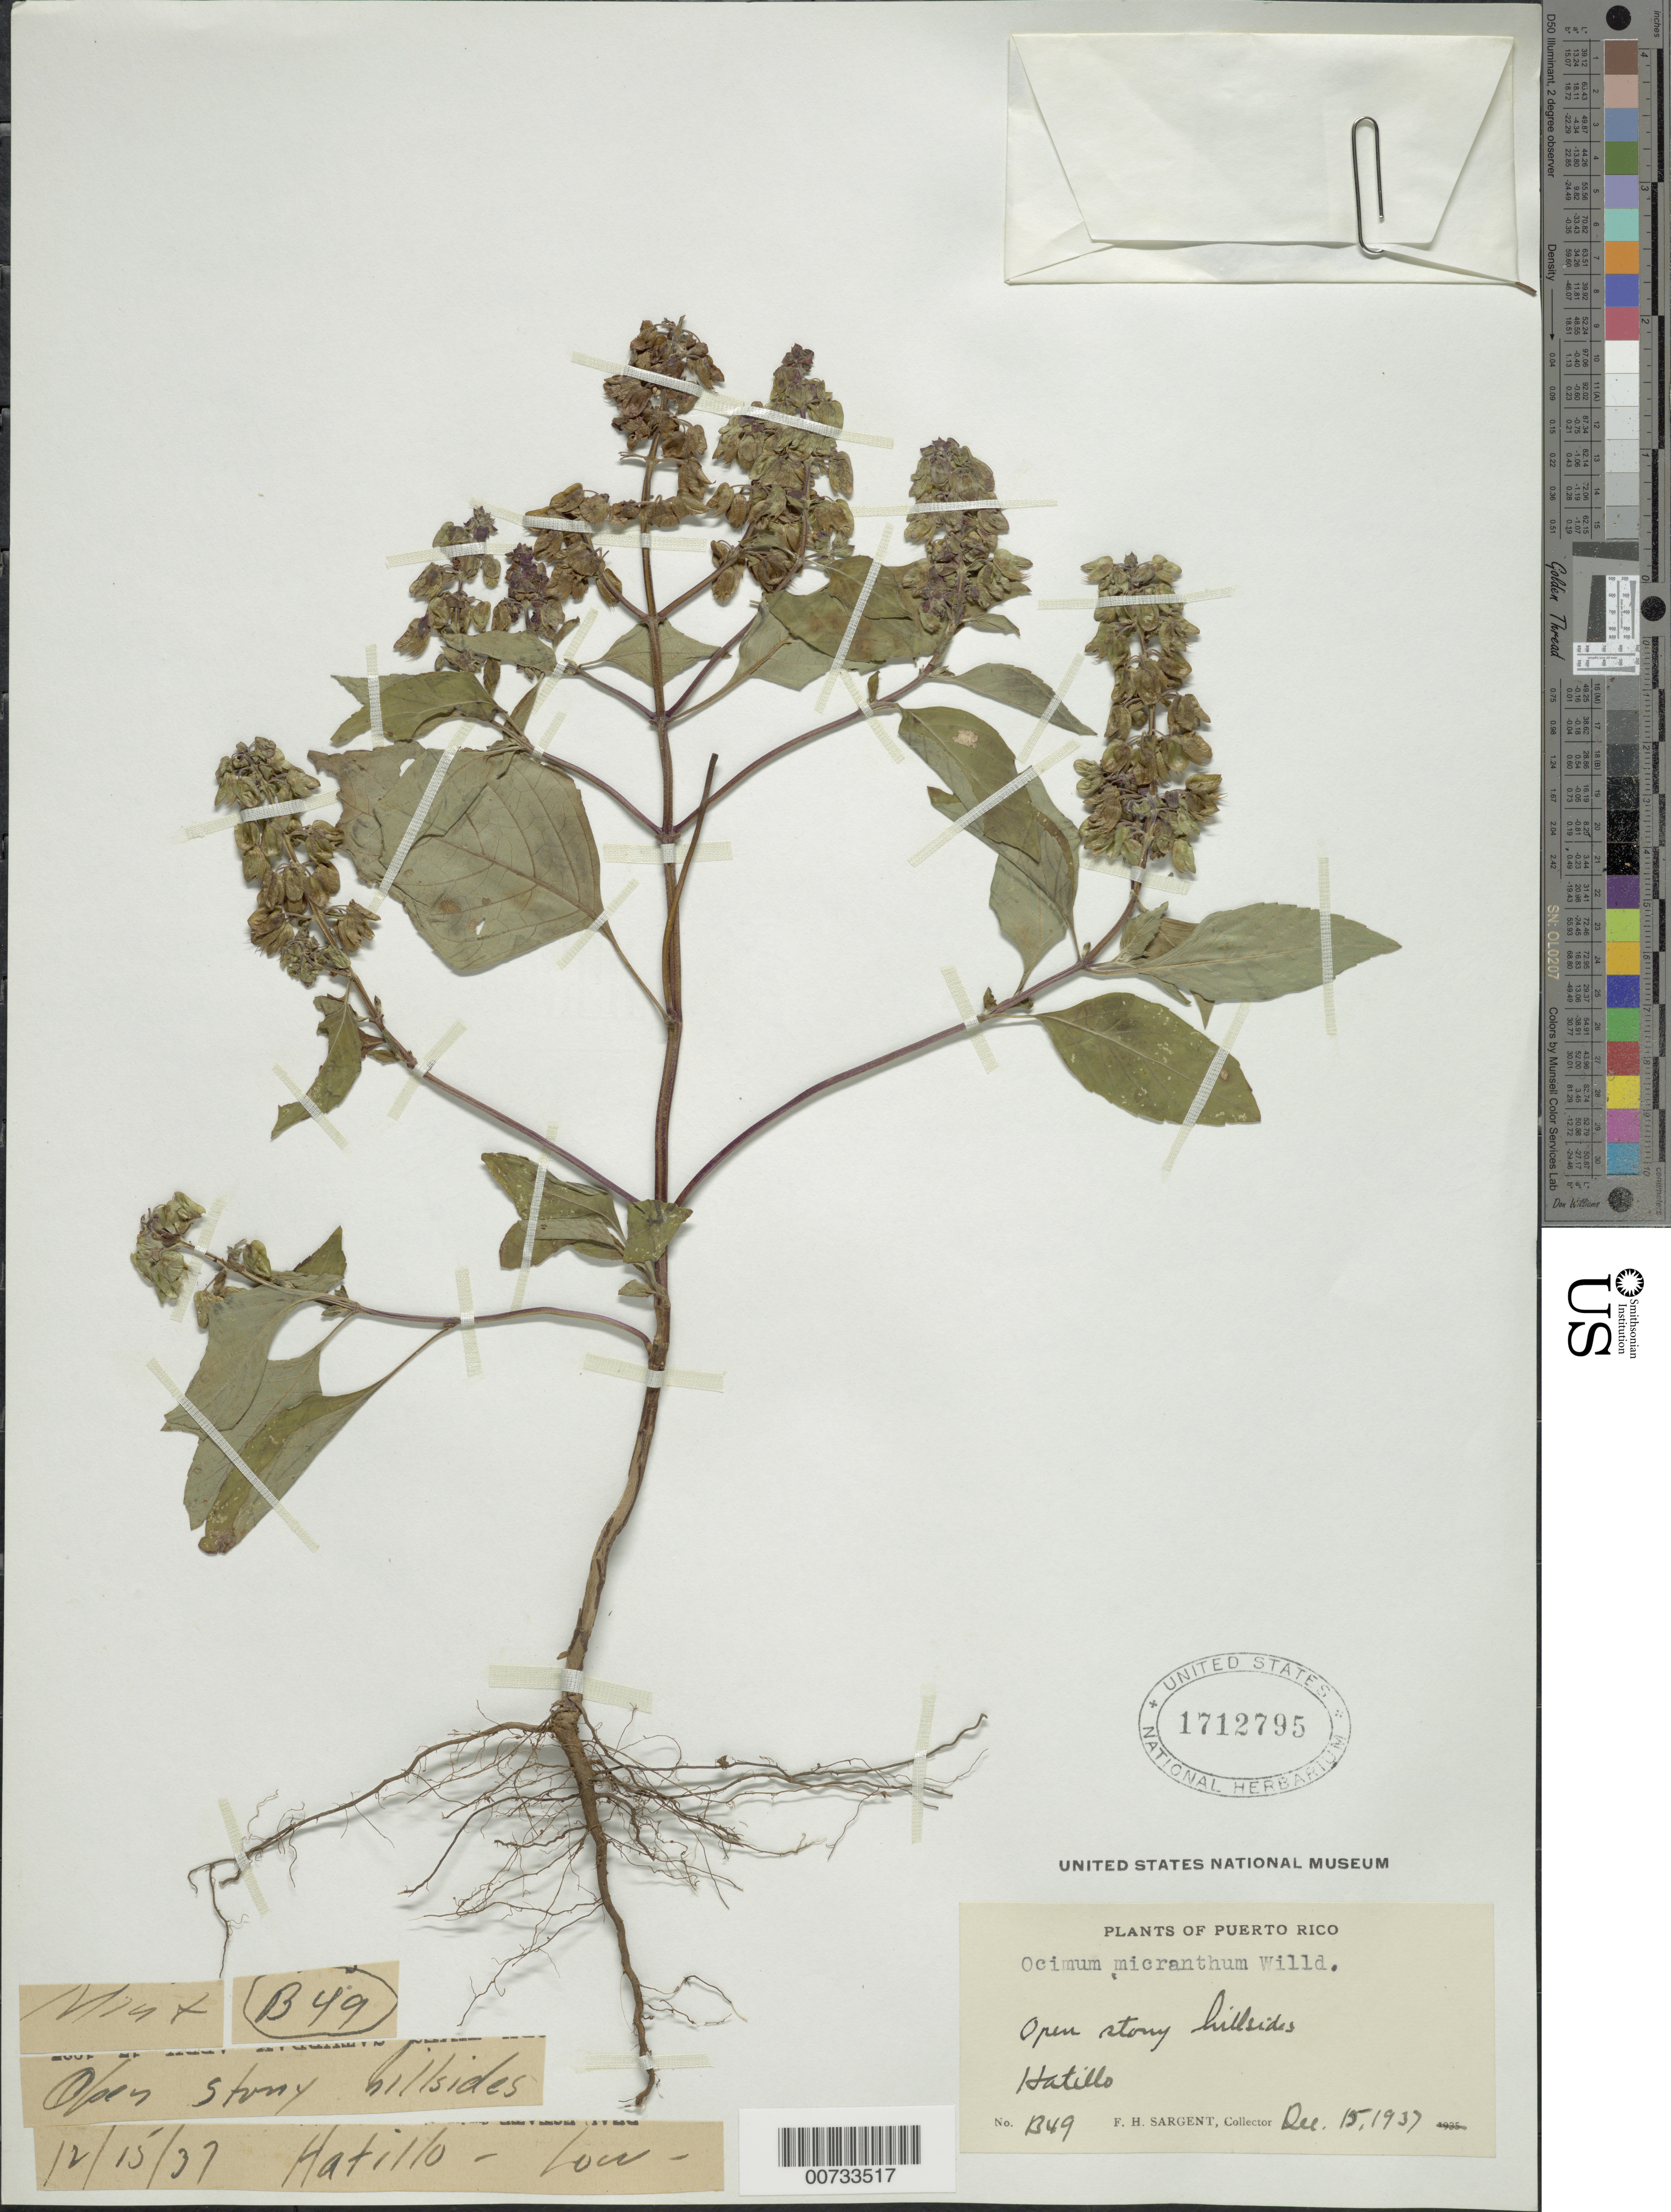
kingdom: Plantae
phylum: Tracheophyta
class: Magnoliopsida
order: Lamiales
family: Lamiaceae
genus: Ocimum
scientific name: Ocimum campechianum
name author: Mill.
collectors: F. H. Sargent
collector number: B49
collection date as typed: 15 Dec 1937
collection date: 1937-12-15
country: Puerto Rico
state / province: Hatillo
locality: Hatillo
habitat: Low, open stony hillsides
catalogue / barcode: US 1712795